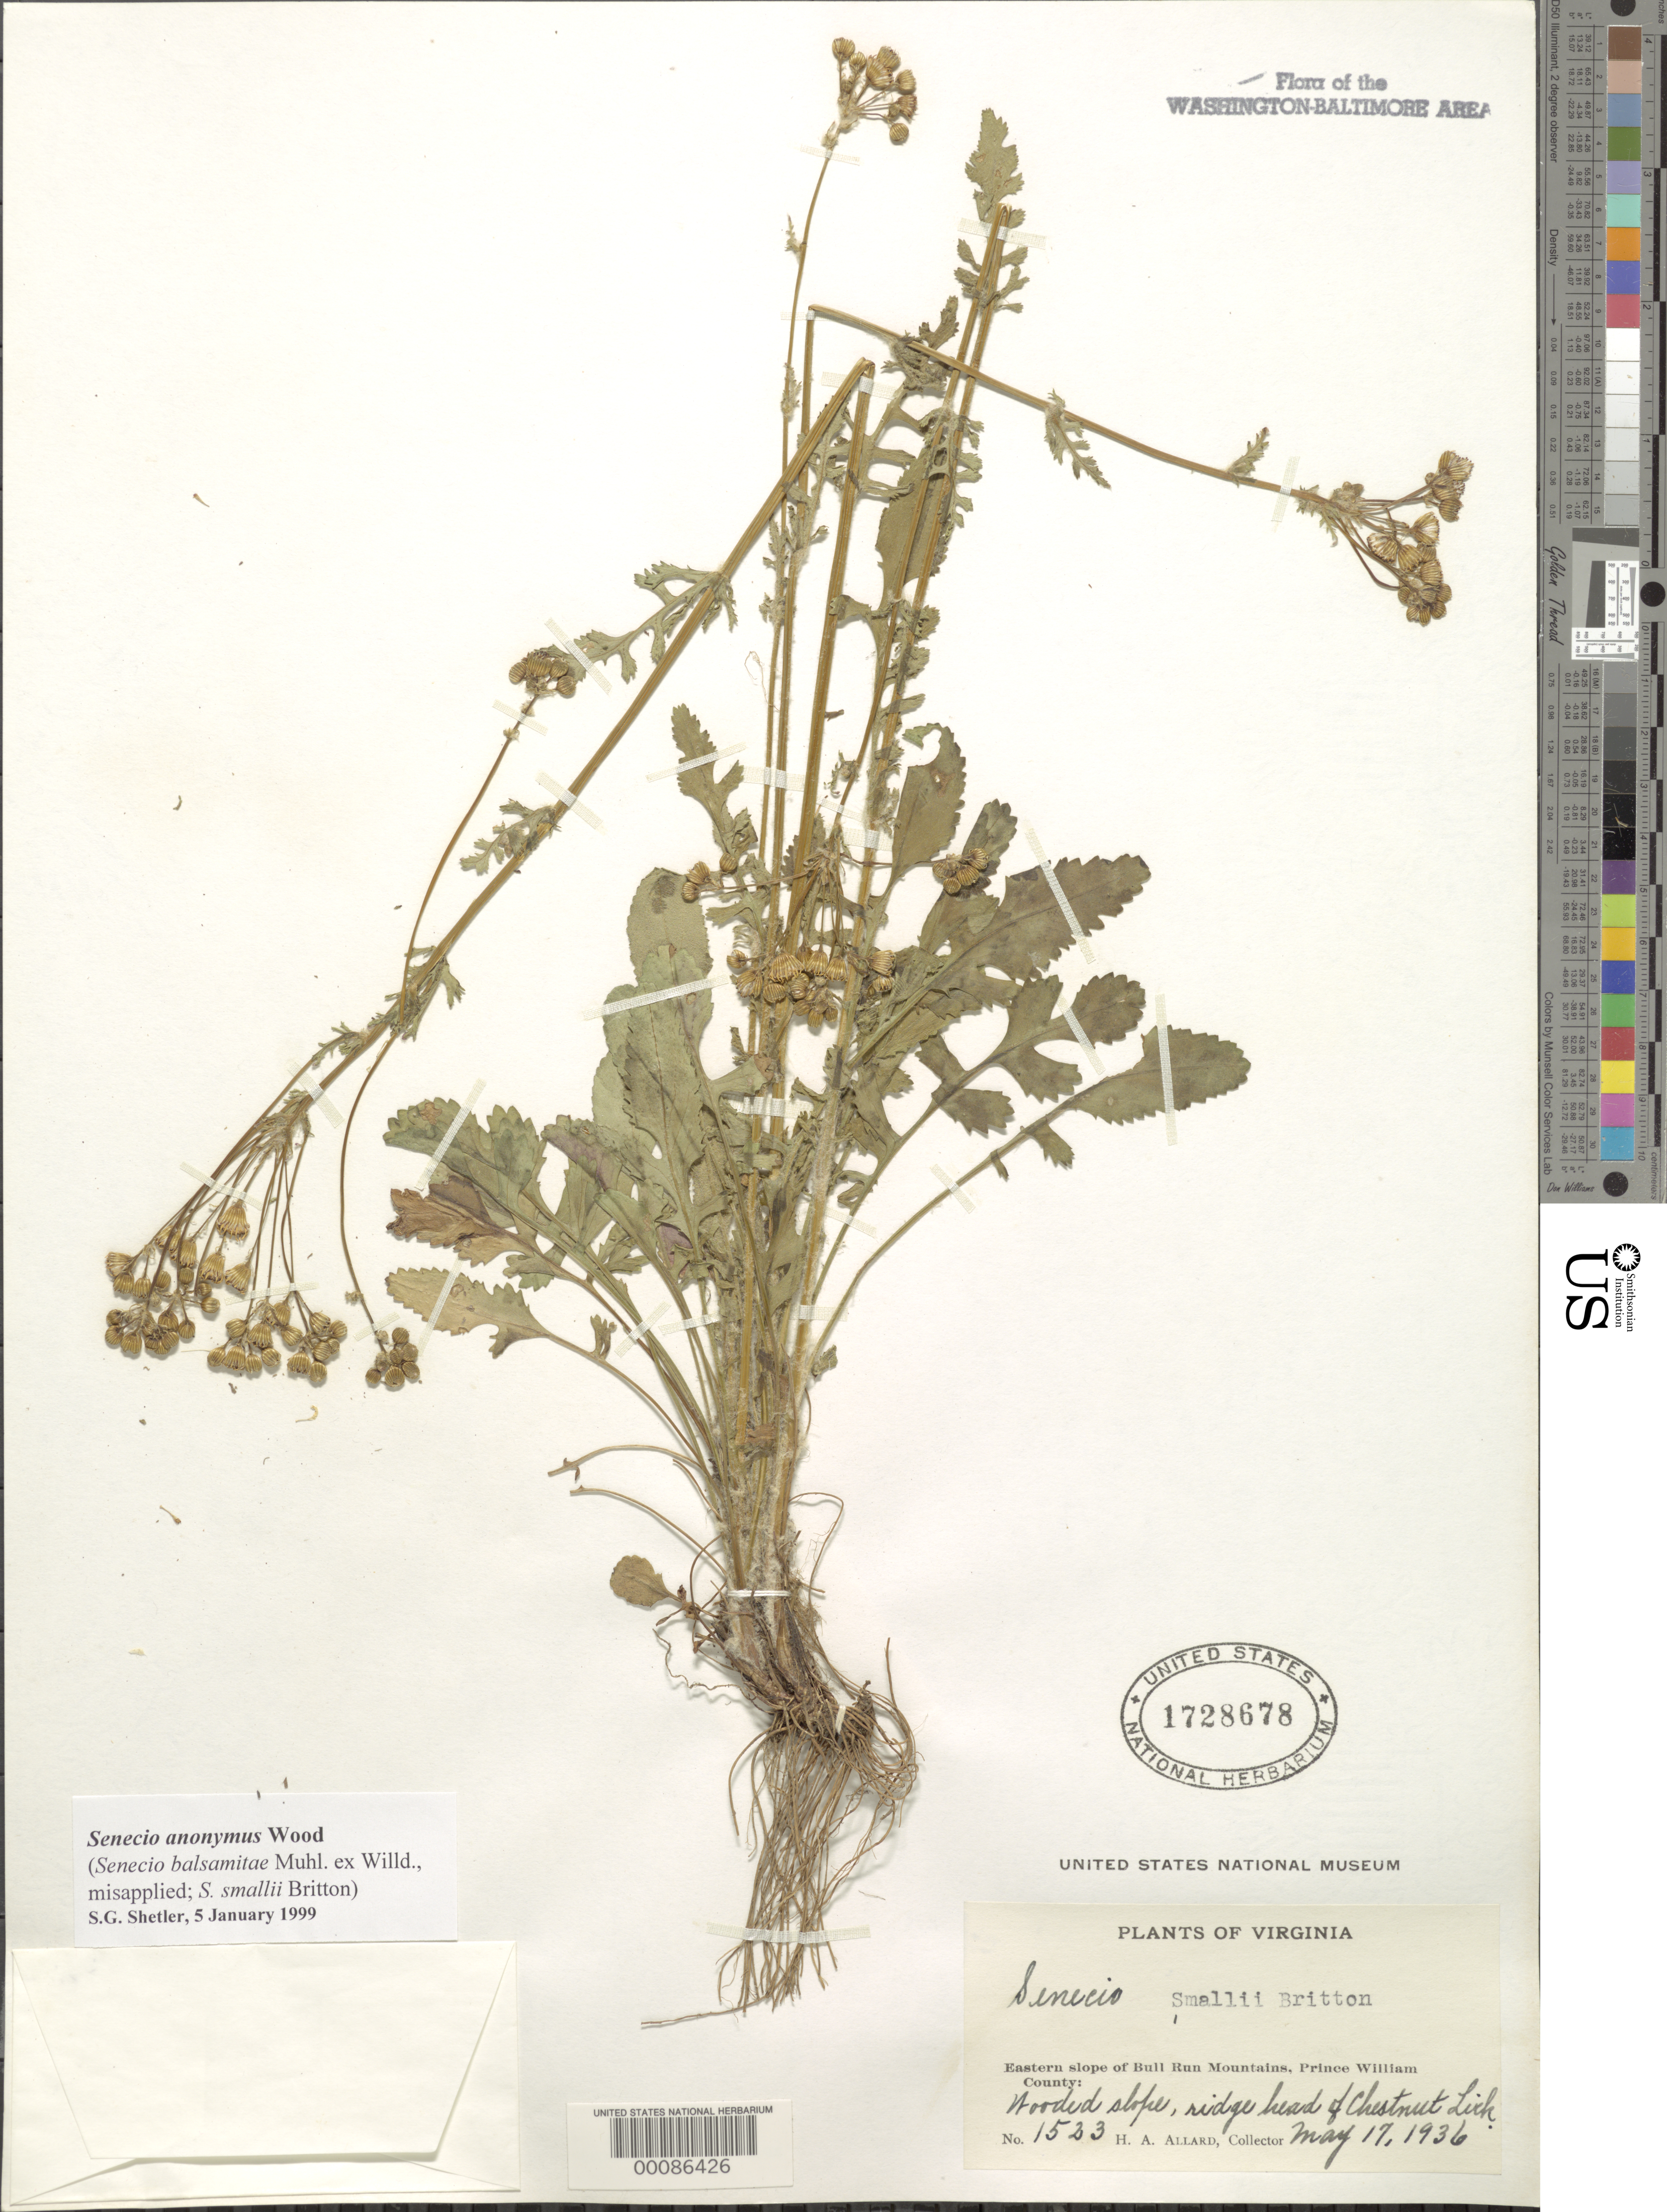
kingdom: Plantae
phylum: Tracheophyta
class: Magnoliopsida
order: Asterales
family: Asteraceae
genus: Packera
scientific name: Packera anonyma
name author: (Alph. Wood) W.A. Weber & Á. Löve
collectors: H. A. Allard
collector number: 1523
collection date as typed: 17 May 1936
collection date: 1936-05-17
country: United States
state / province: Virginia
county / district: Prince William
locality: Head of Chesnut Lick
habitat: Wooded slope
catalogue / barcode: US 1728678